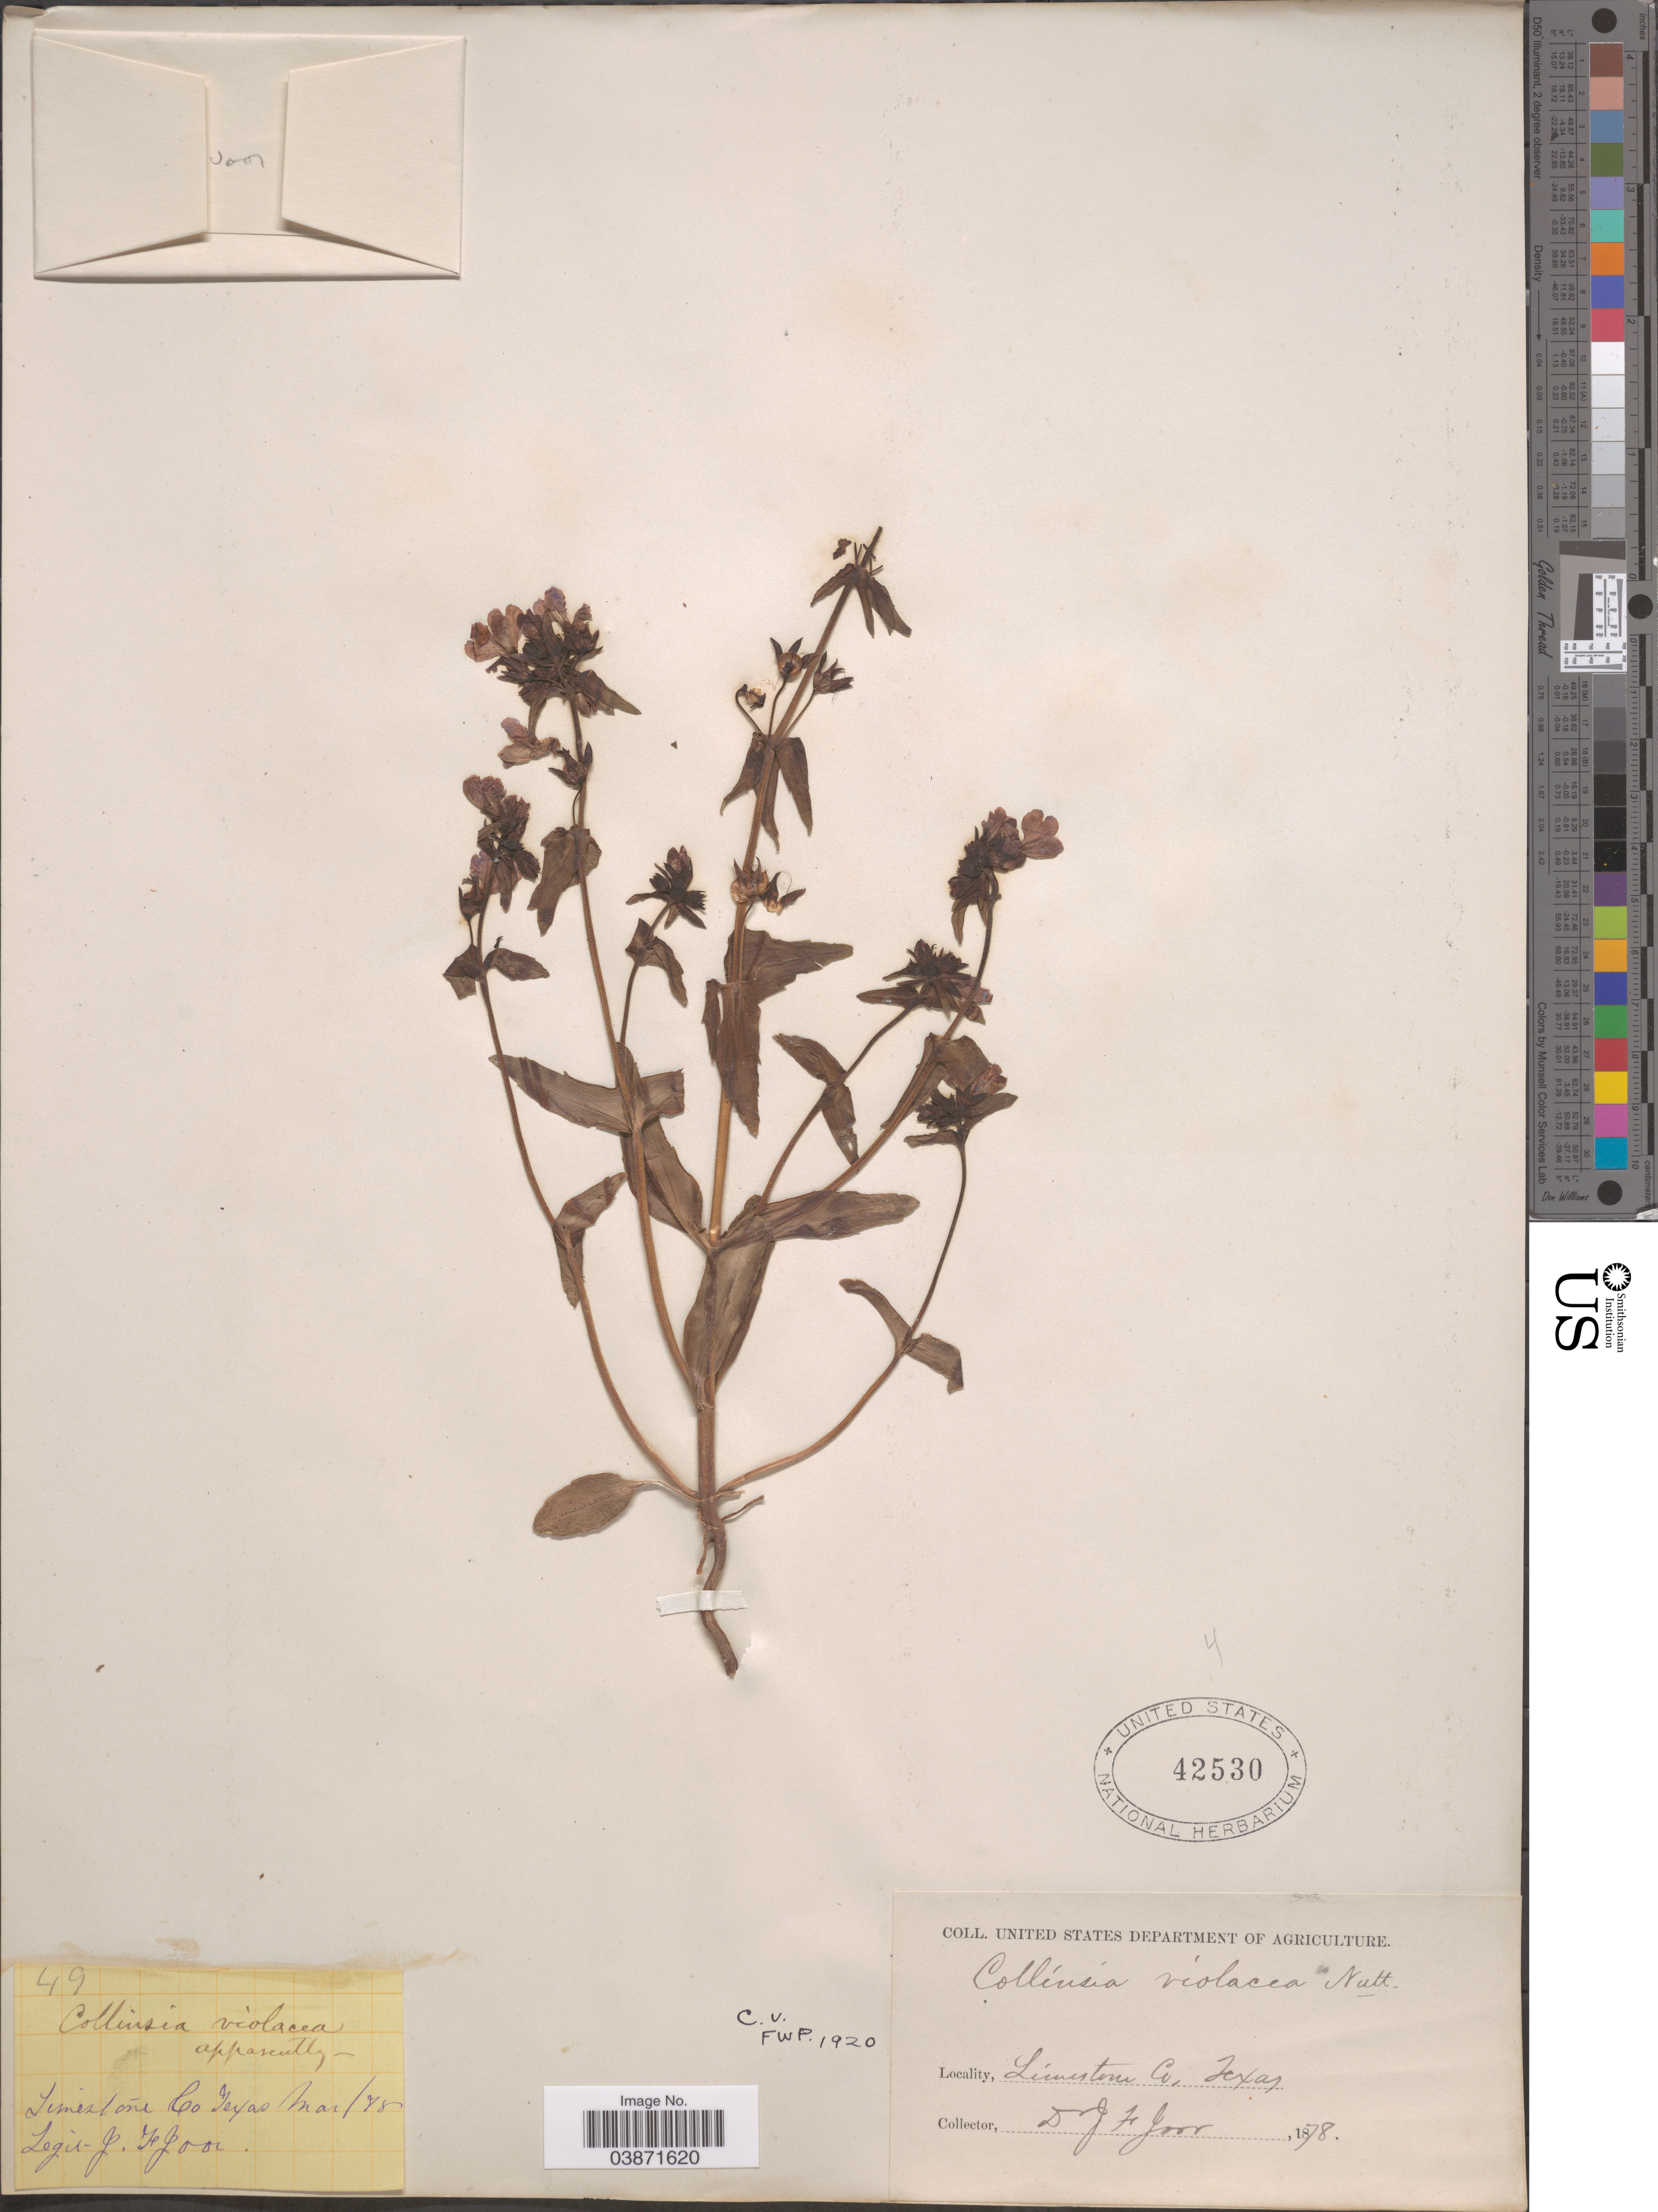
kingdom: Plantae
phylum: Tracheophyta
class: Magnoliopsida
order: Lamiales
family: Plantaginaceae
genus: Collinsia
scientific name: Collinsia violacea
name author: Nutt.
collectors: J. F. Joor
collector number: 49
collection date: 1878-03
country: United States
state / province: Texas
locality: Limestone Co.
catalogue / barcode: US 42530